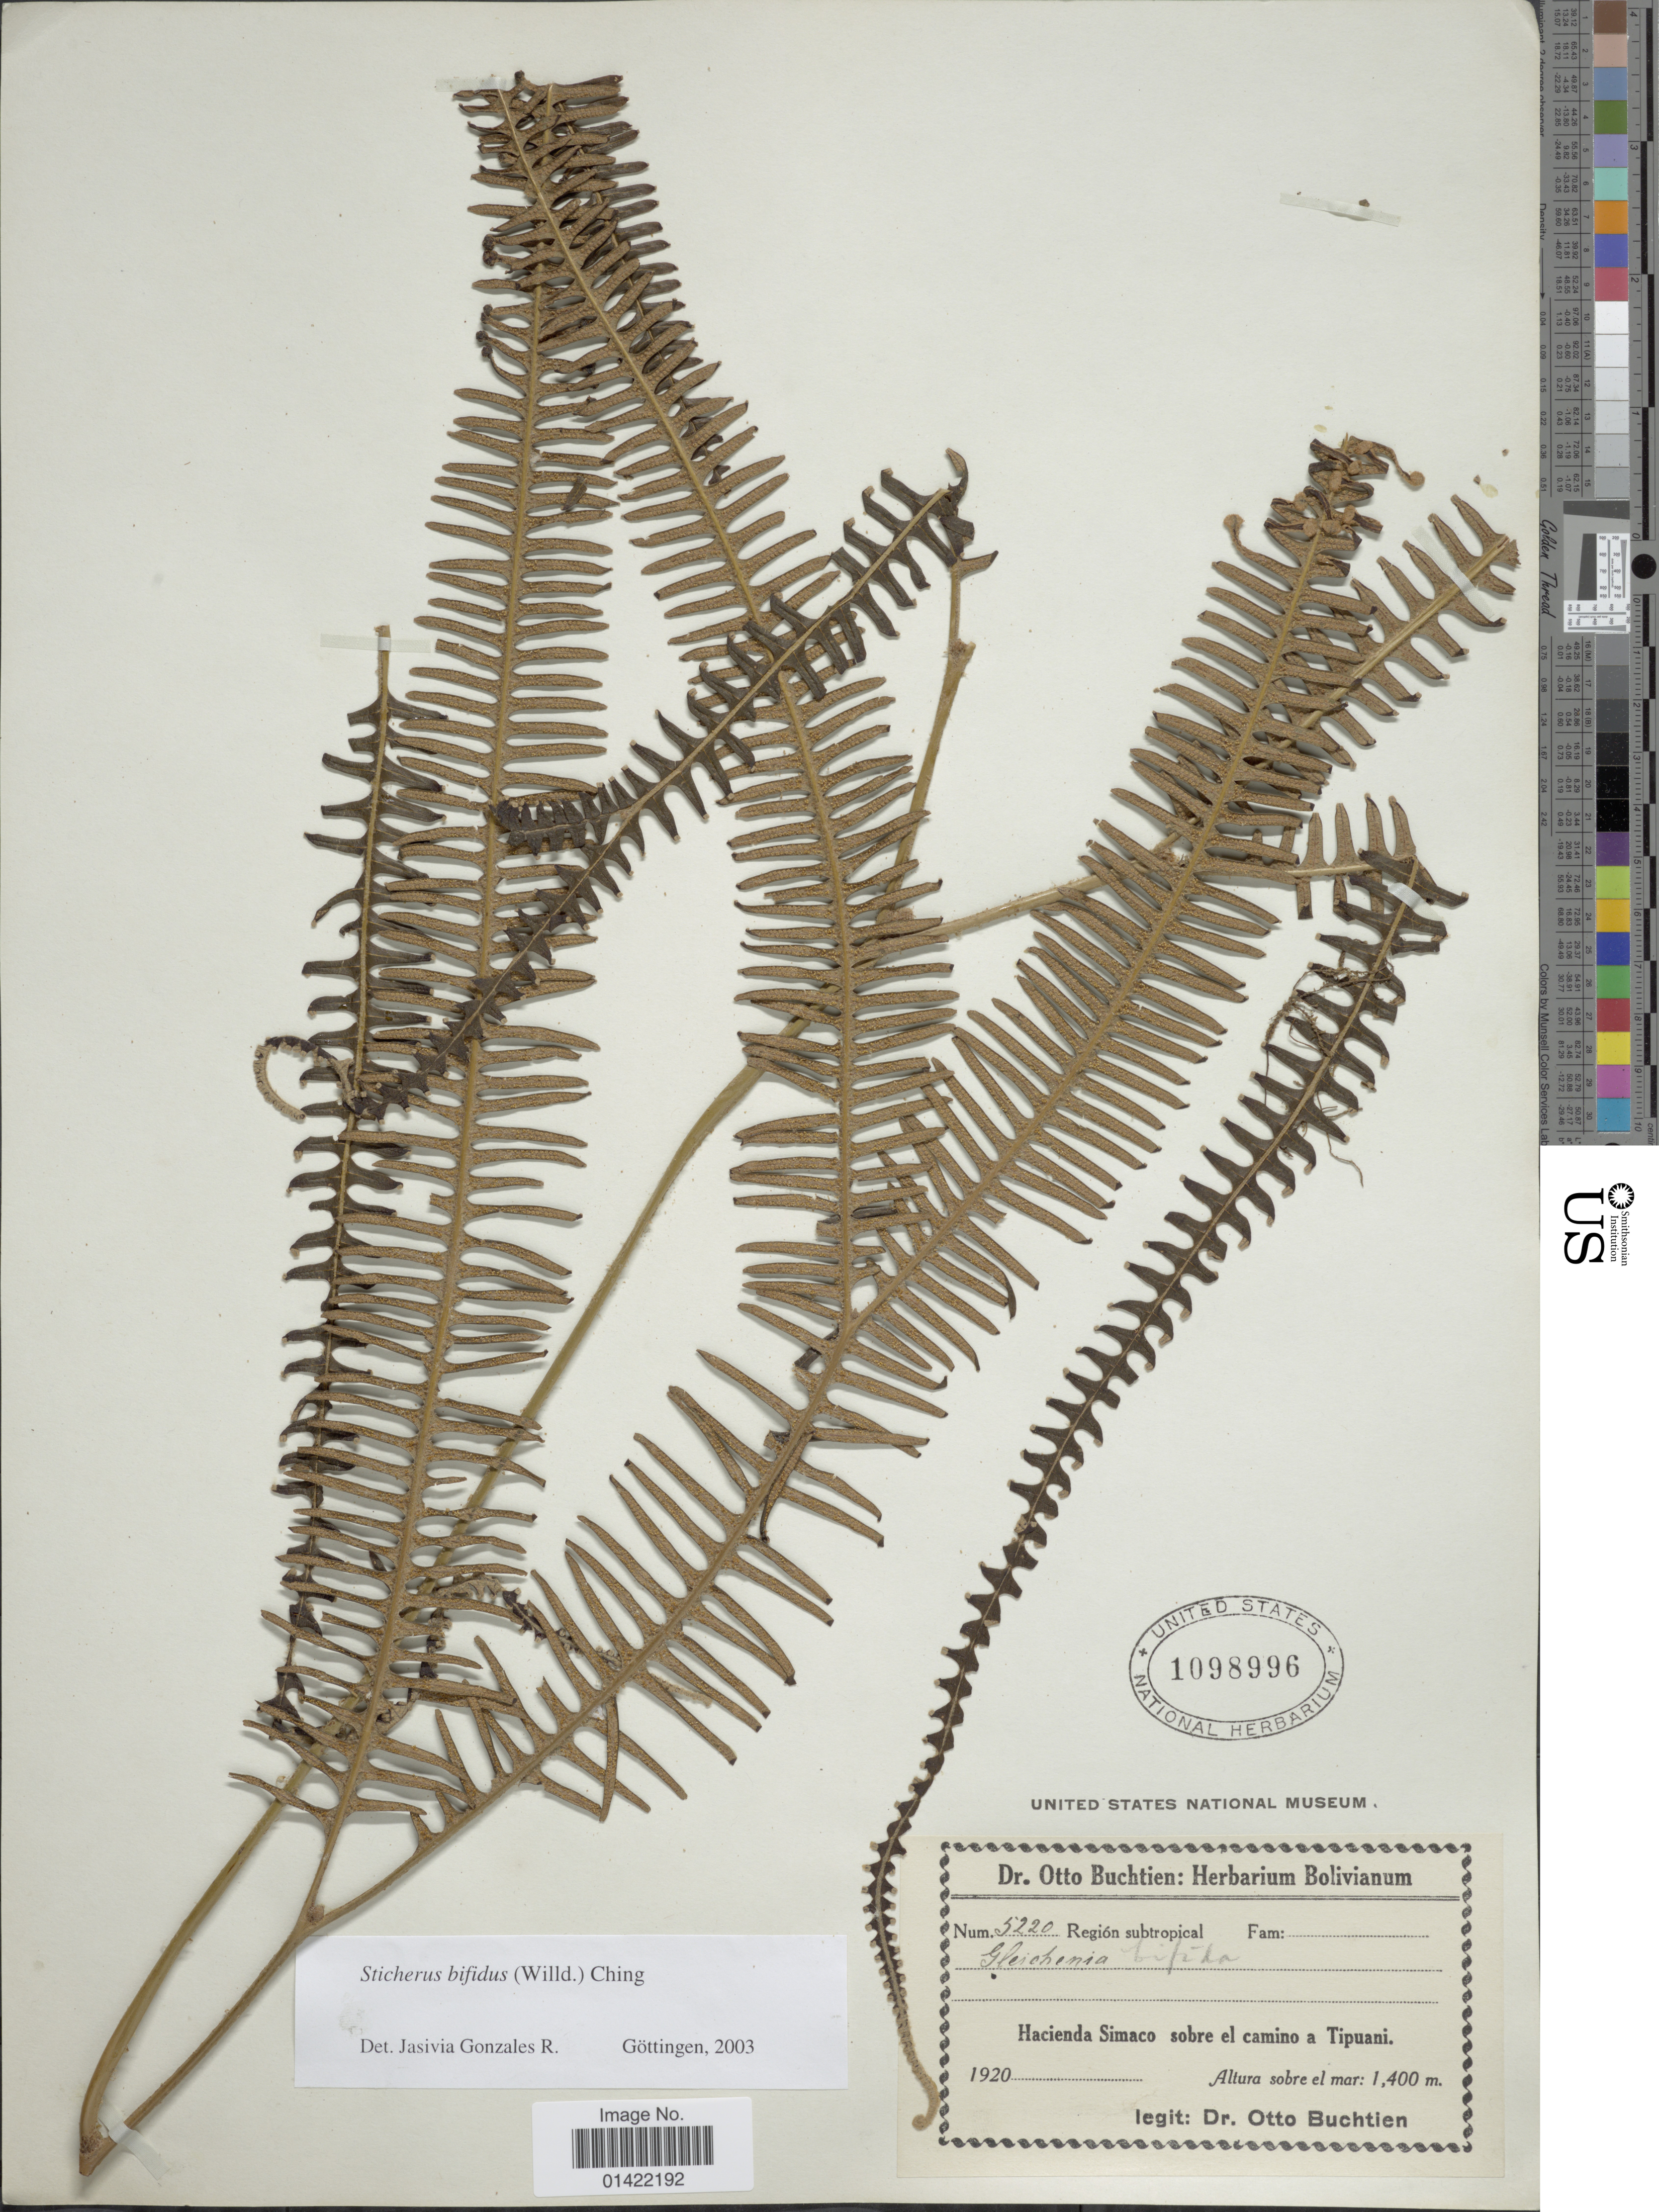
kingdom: Plantae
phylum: Tracheophyta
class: Polypodiopsida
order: Gleicheniales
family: Gleicheniaceae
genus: Sticherus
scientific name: Sticherus bifidus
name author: (Willd.) Ching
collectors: O. Buchtien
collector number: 5220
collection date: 1920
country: Bolivia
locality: Hacienda Simaco sobre el camino a Tipuani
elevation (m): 1400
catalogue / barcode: US 1098996